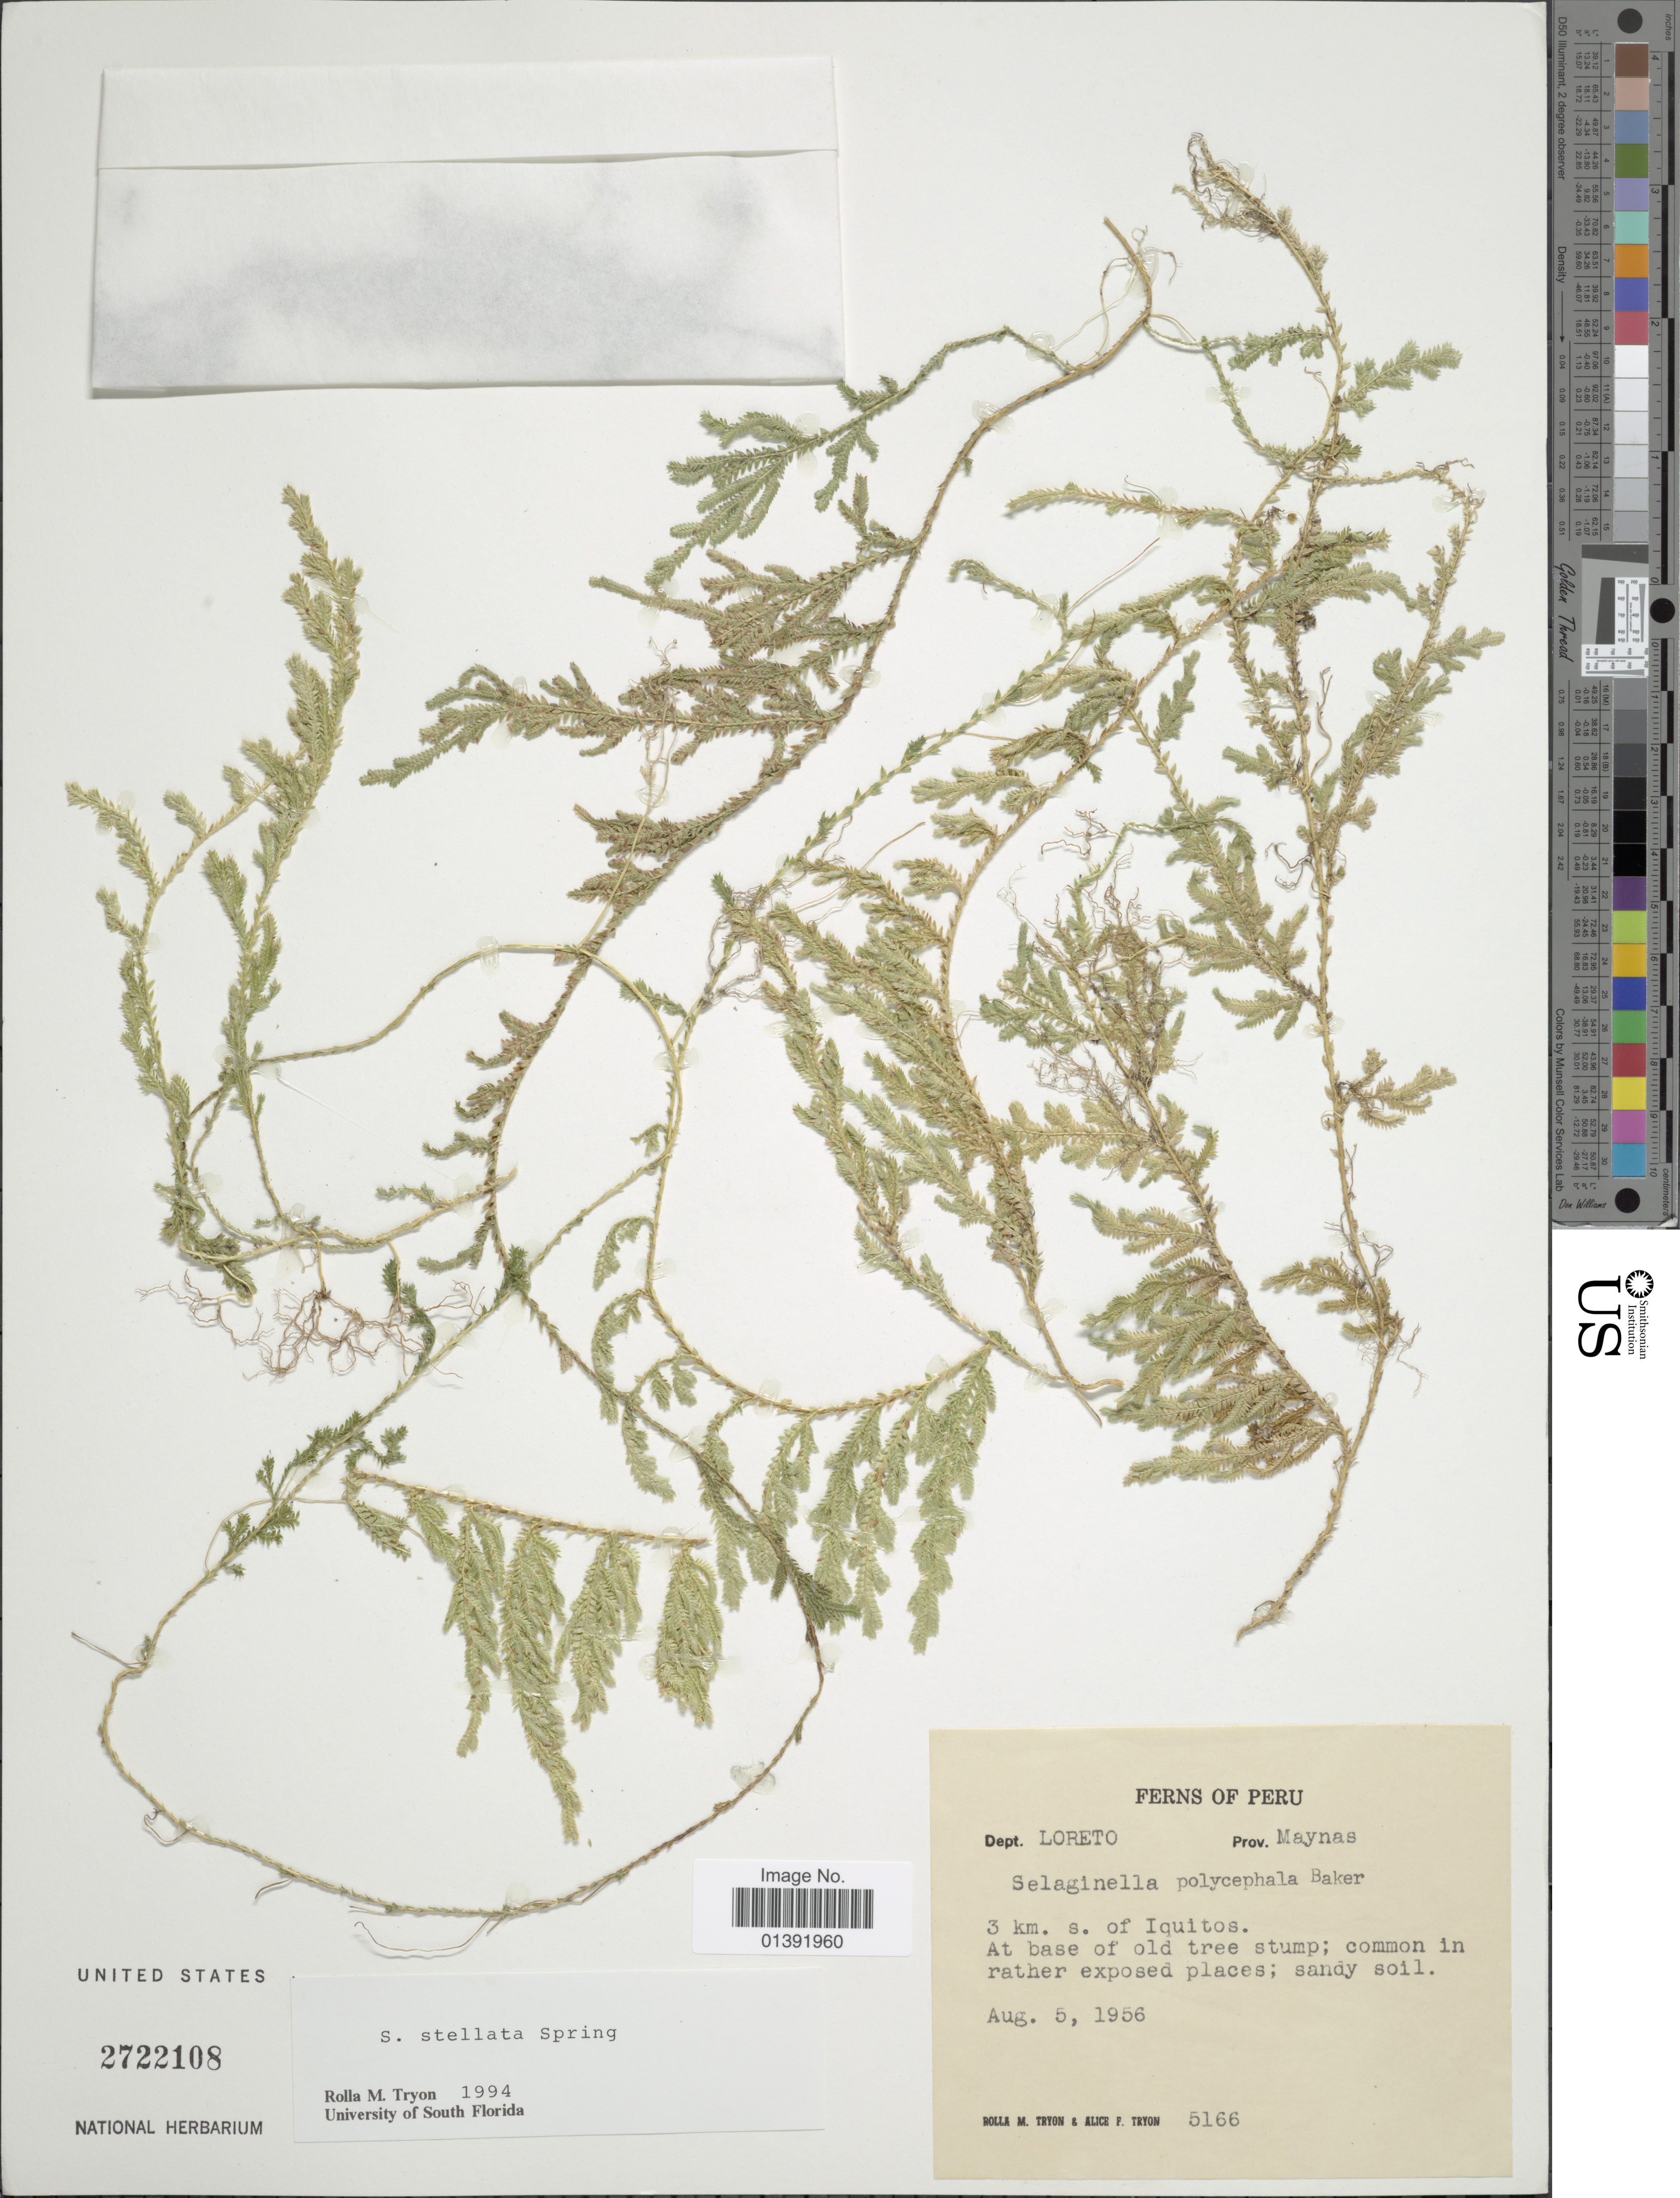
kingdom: Plantae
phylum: Tracheophyta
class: Lycopodiopsida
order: Selaginellales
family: Selaginellaceae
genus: Selaginella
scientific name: Selaginella stellata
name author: Spring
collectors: R. M. Tryon & A. F. Tryon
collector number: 5166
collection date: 1956-08-05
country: Peru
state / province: Loreto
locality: Maynas, 3 km S. of Iquitos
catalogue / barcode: US 2722108